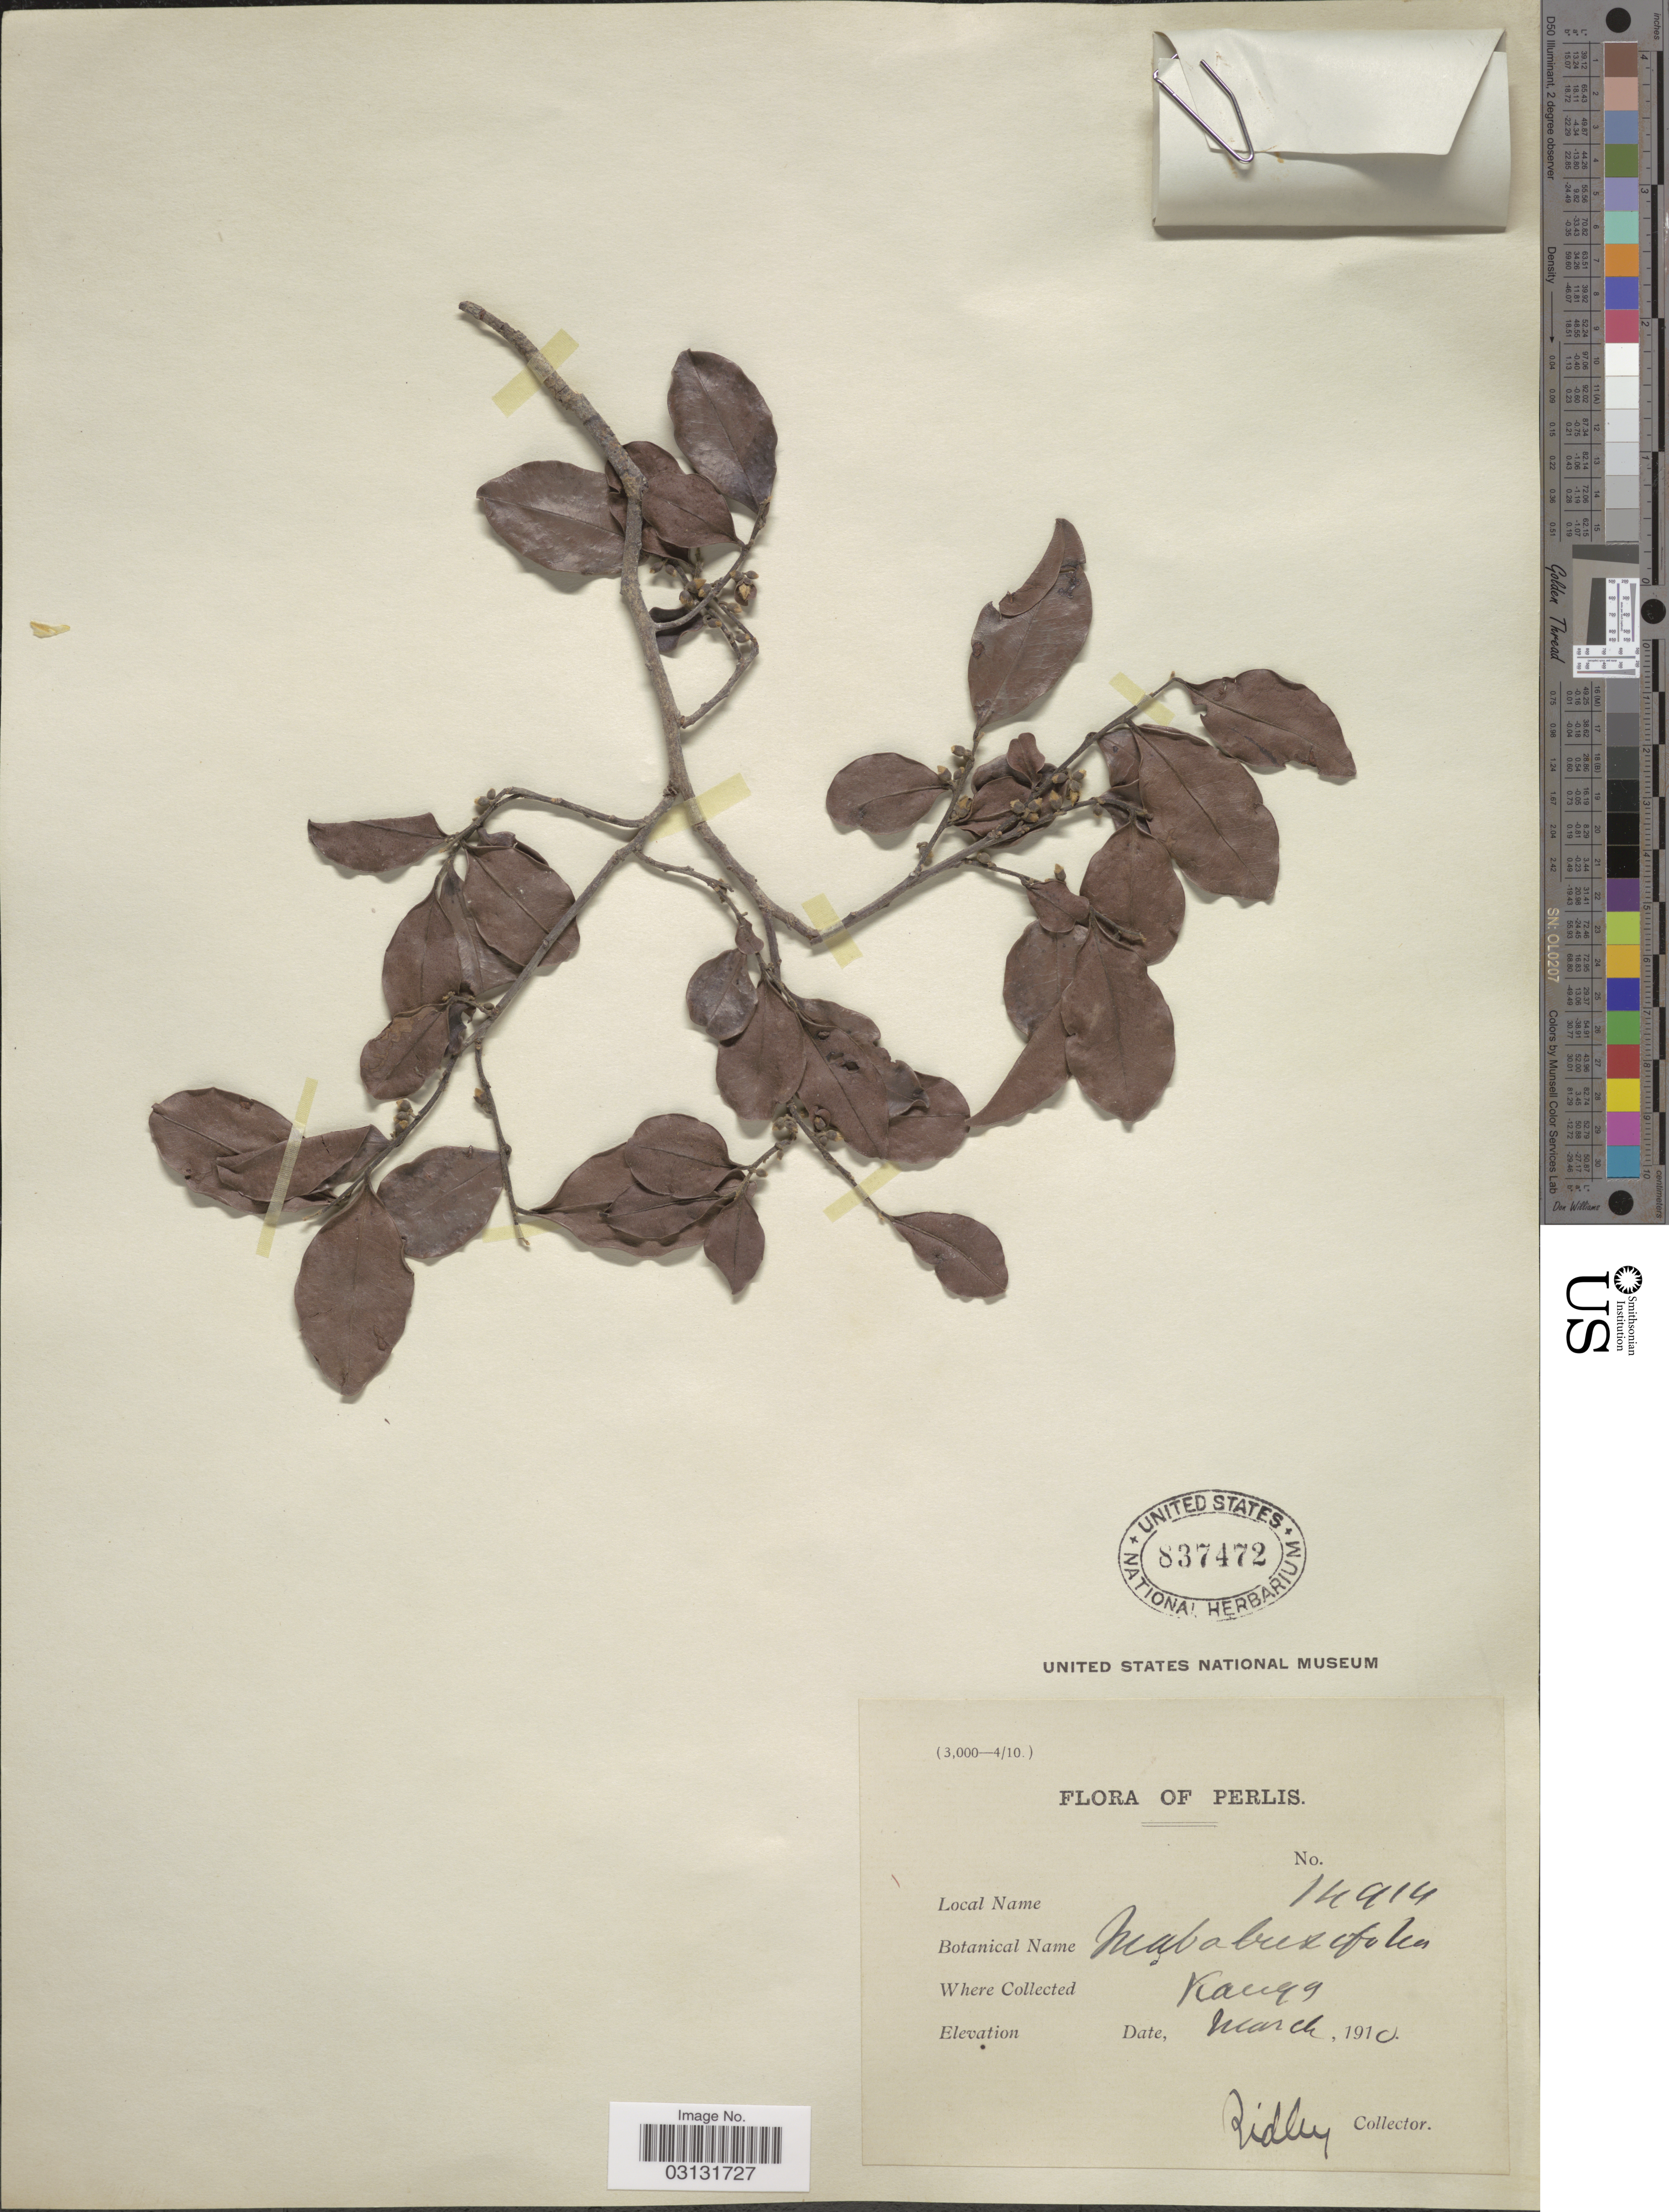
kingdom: Plantae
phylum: Tracheophyta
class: Magnoliopsida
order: Ericales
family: Ebenaceae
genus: Diospyros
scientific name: Diospyros ferrea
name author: (Willd.) Bakh.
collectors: H. N. Ridley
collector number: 14914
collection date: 1910-03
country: Malaysia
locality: Perlis. Kaugg [interpreted].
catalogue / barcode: US 837472